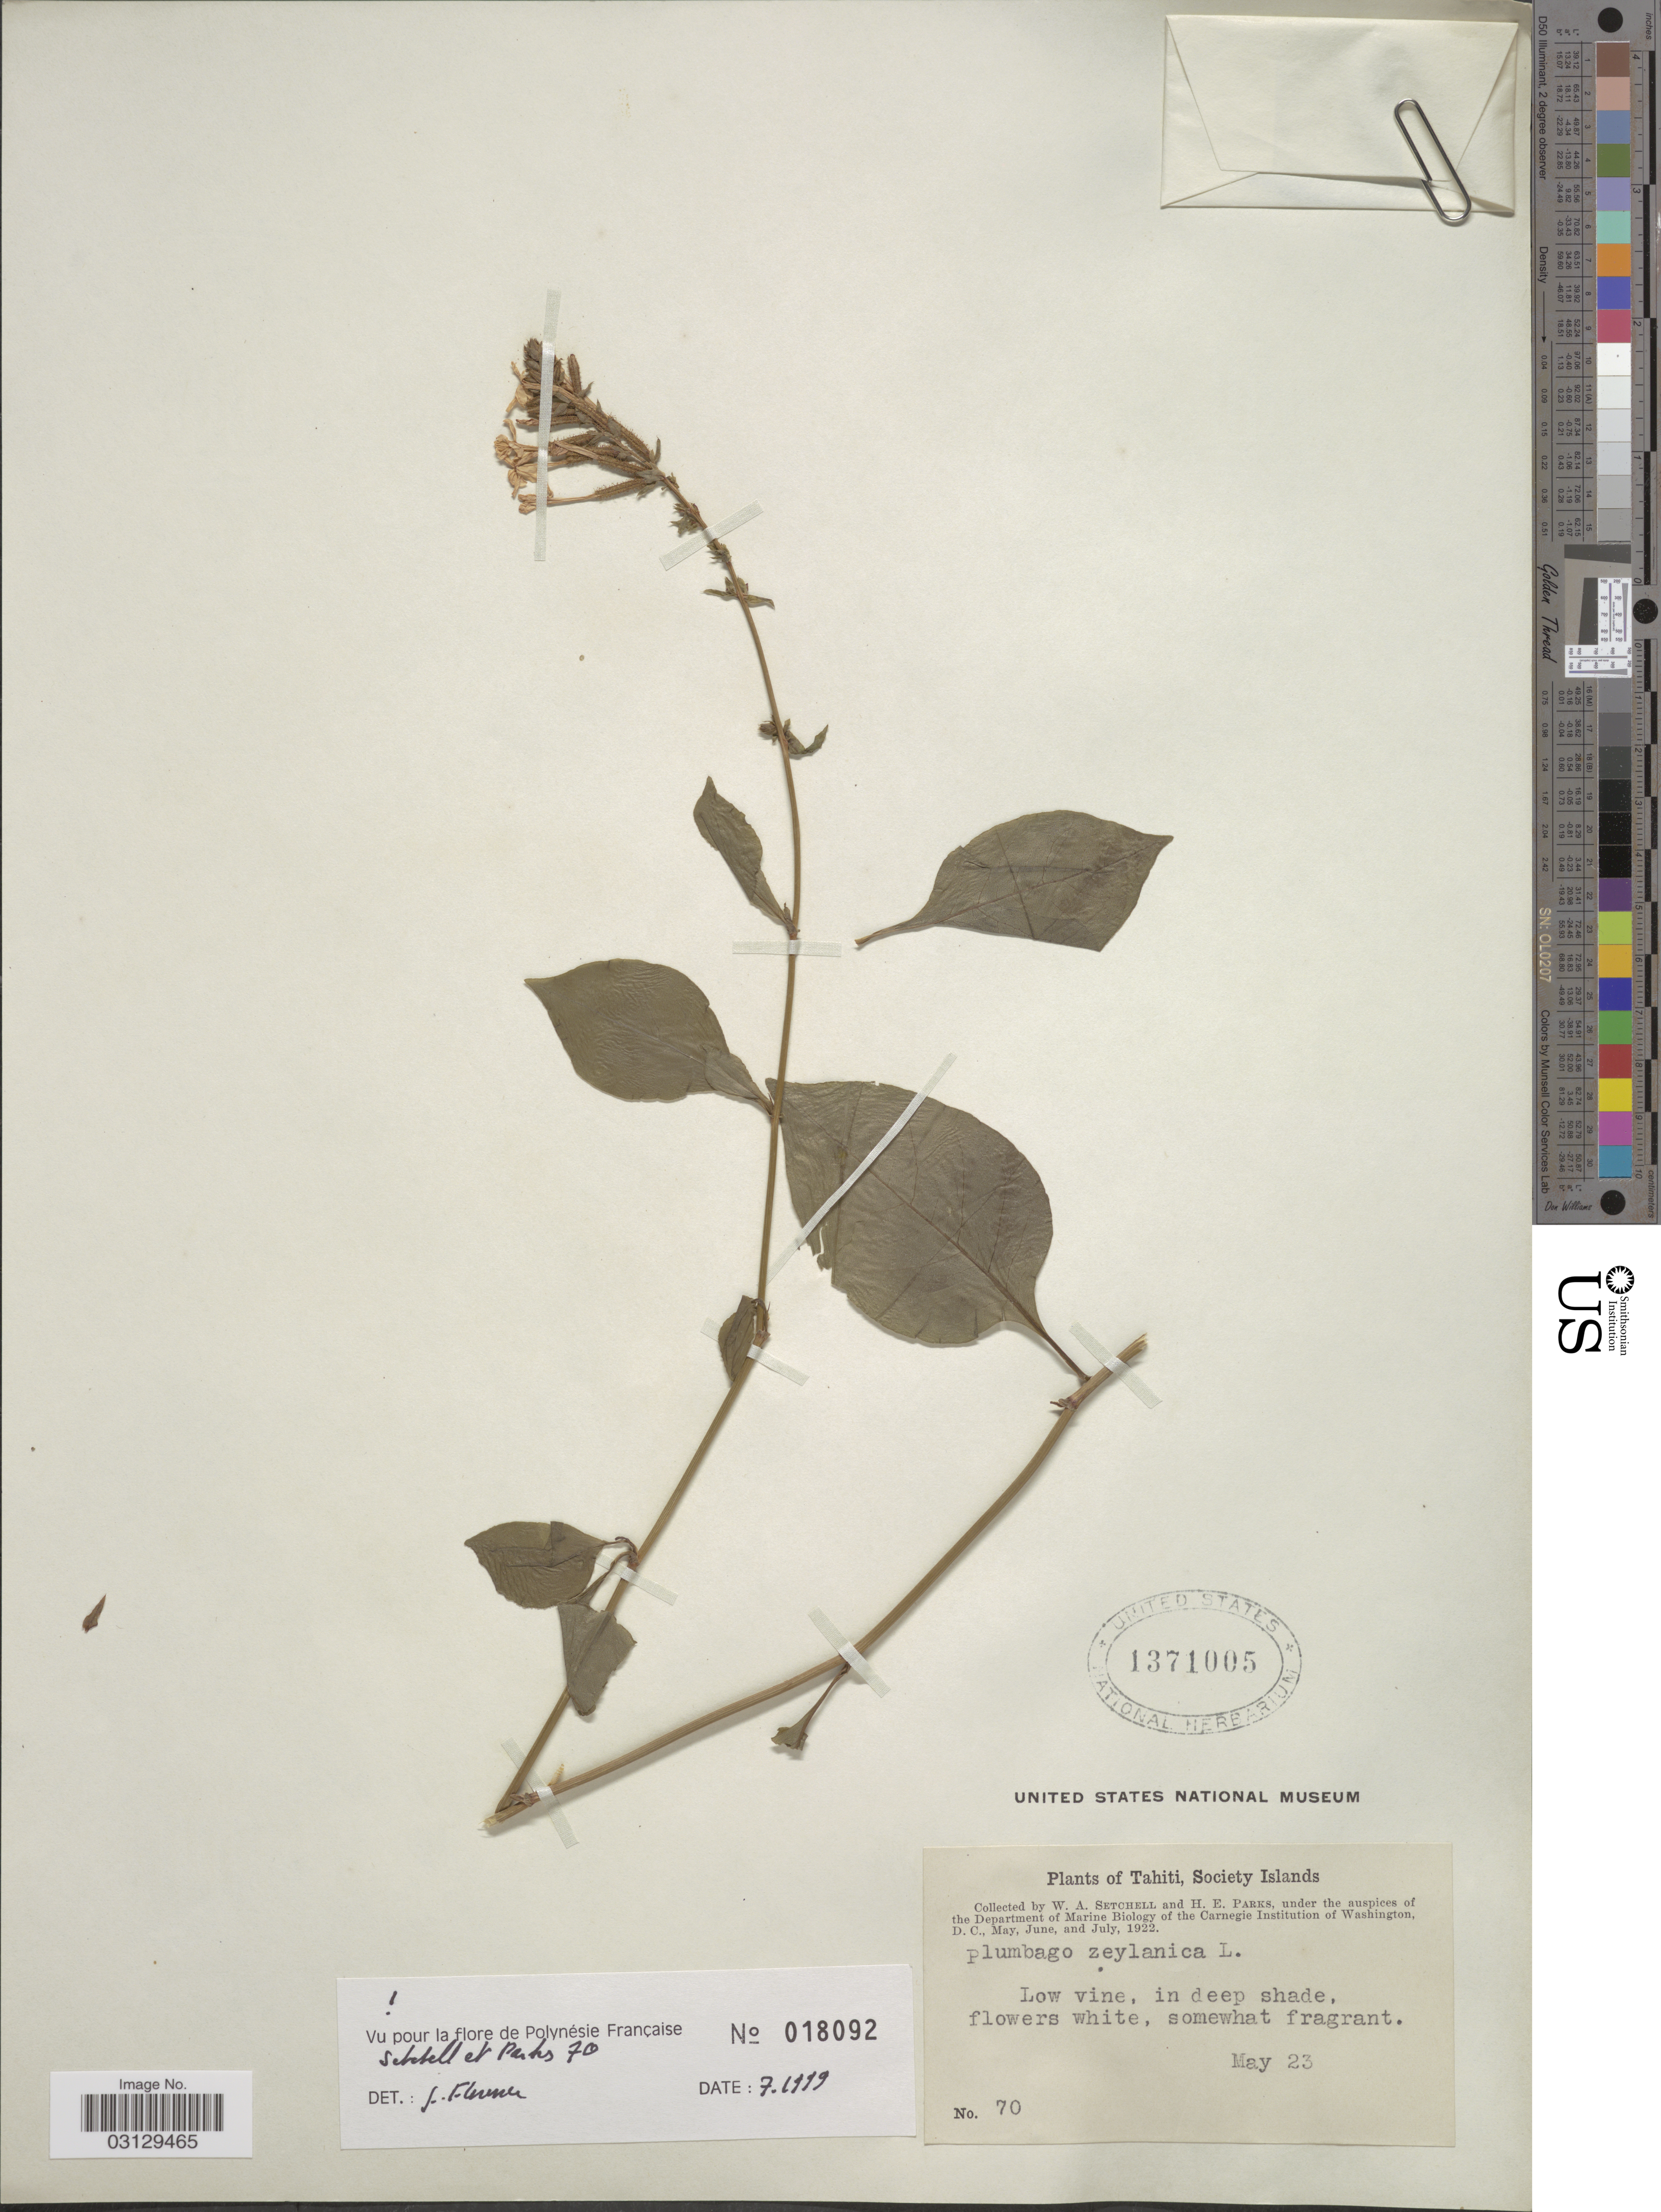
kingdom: Plantae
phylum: Tracheophyta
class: Magnoliopsida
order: Caryophyllales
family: Plumbaginaceae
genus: Plumbago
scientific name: Plumbago zeylanica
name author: L.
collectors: W. Setchell & H. E. Parks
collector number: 70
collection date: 1922-05-23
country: French Polynesia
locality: Tahiti, Society Islands.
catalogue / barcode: US 1371005